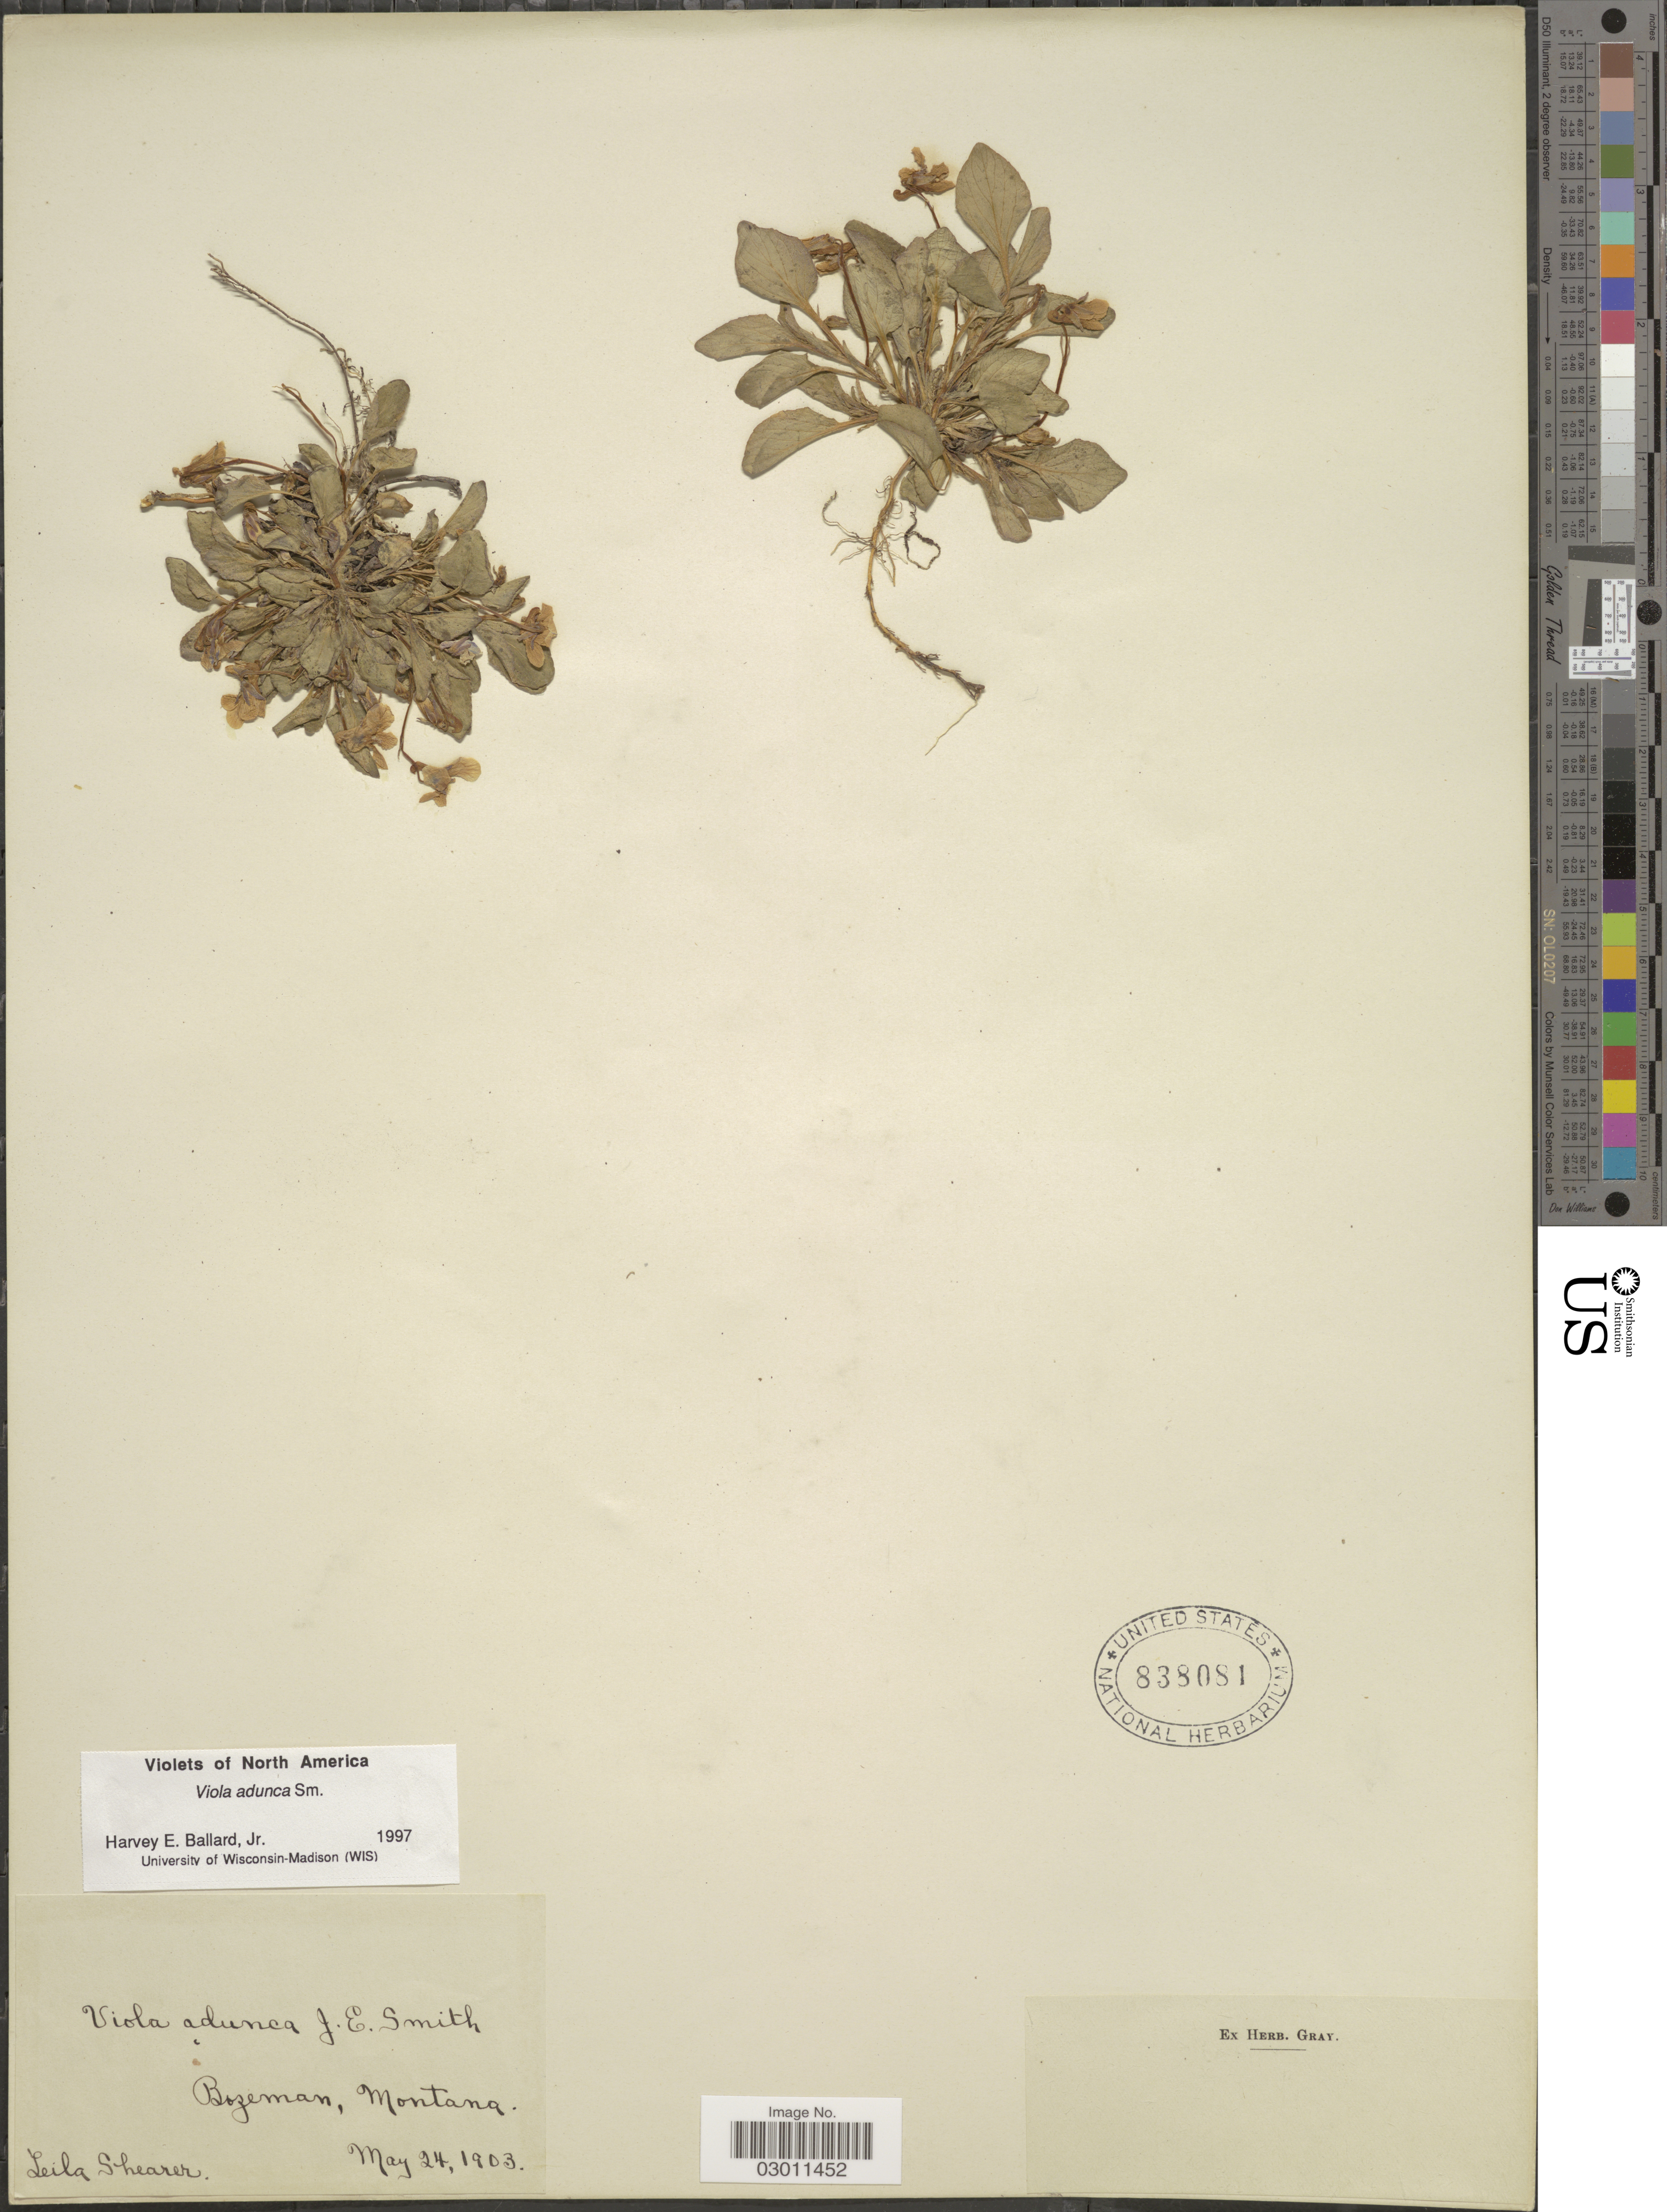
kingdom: Plantae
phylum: Tracheophyta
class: Magnoliopsida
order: Malpighiales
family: Violaceae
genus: Viola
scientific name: Viola adunca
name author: Sm.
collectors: L. Shearer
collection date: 1903-05-24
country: United States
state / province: Montana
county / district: Gallatin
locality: Bozeman.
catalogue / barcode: US 838081